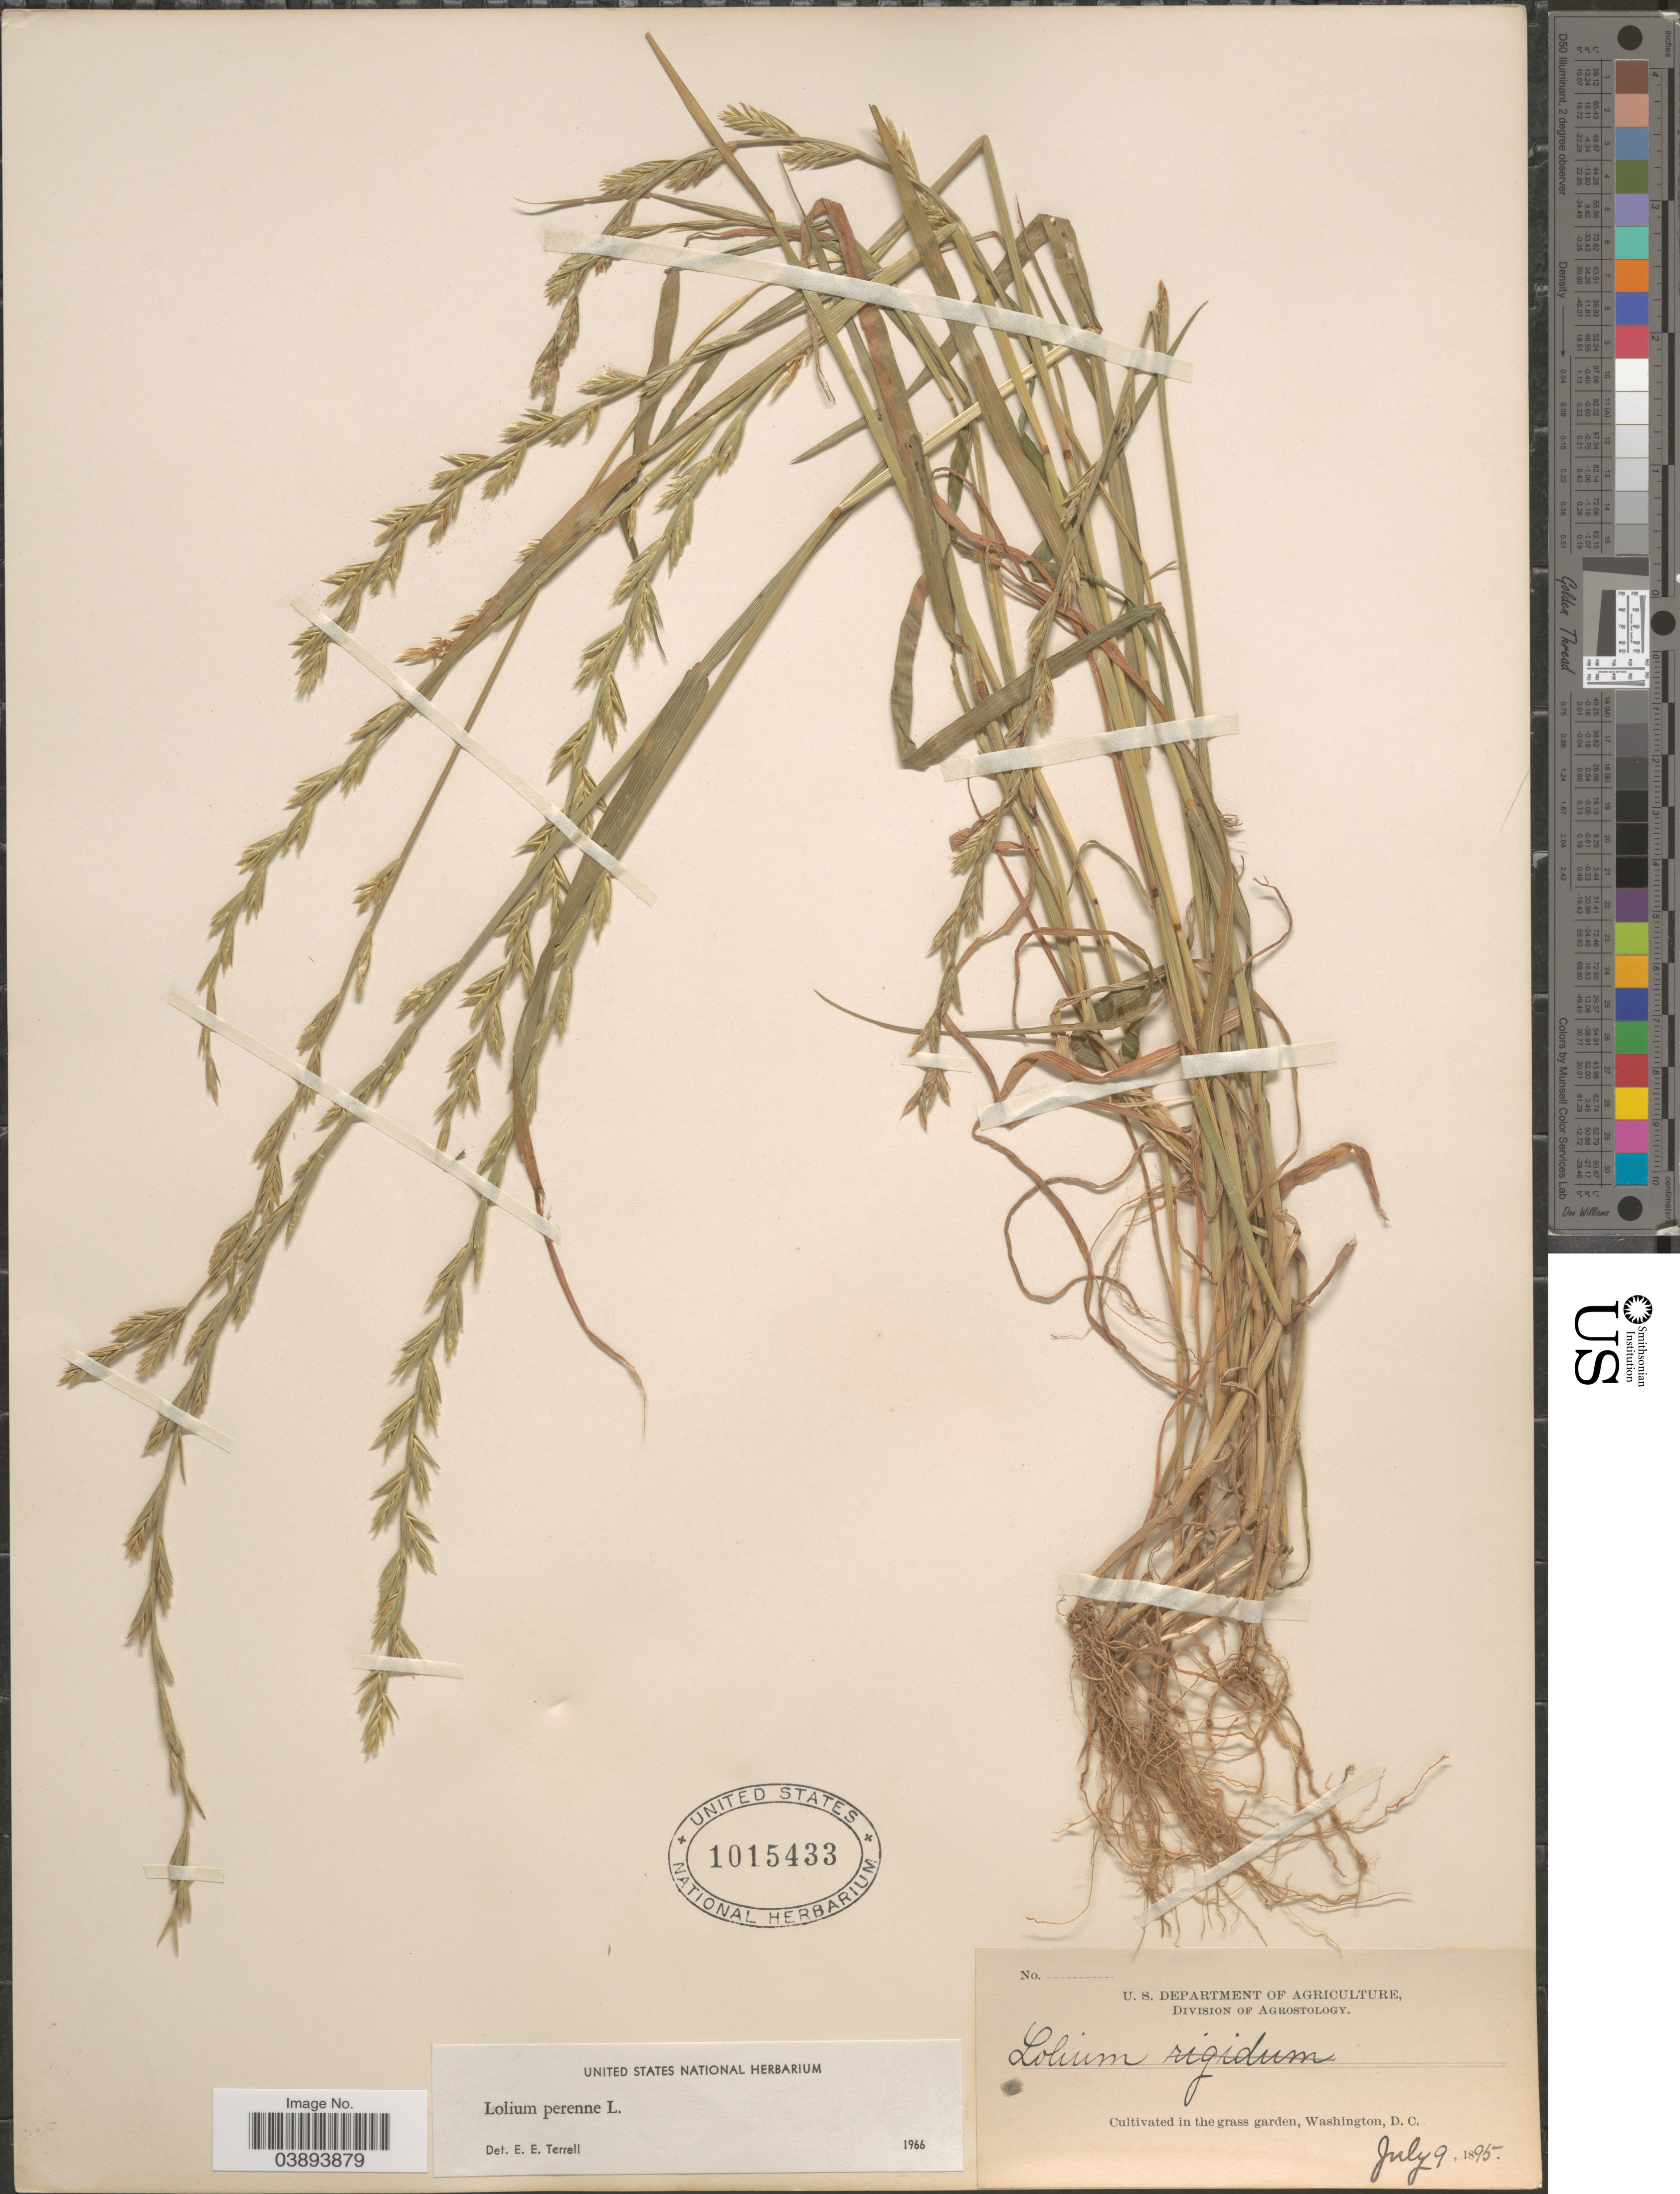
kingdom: Plantae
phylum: Tracheophyta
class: Liliopsida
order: Poales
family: Poaceae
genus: Lolium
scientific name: Lolium perenne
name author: L.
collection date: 1895-07-09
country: United States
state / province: District of Columbia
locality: In the grass garden, Washington.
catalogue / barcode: US 1015433